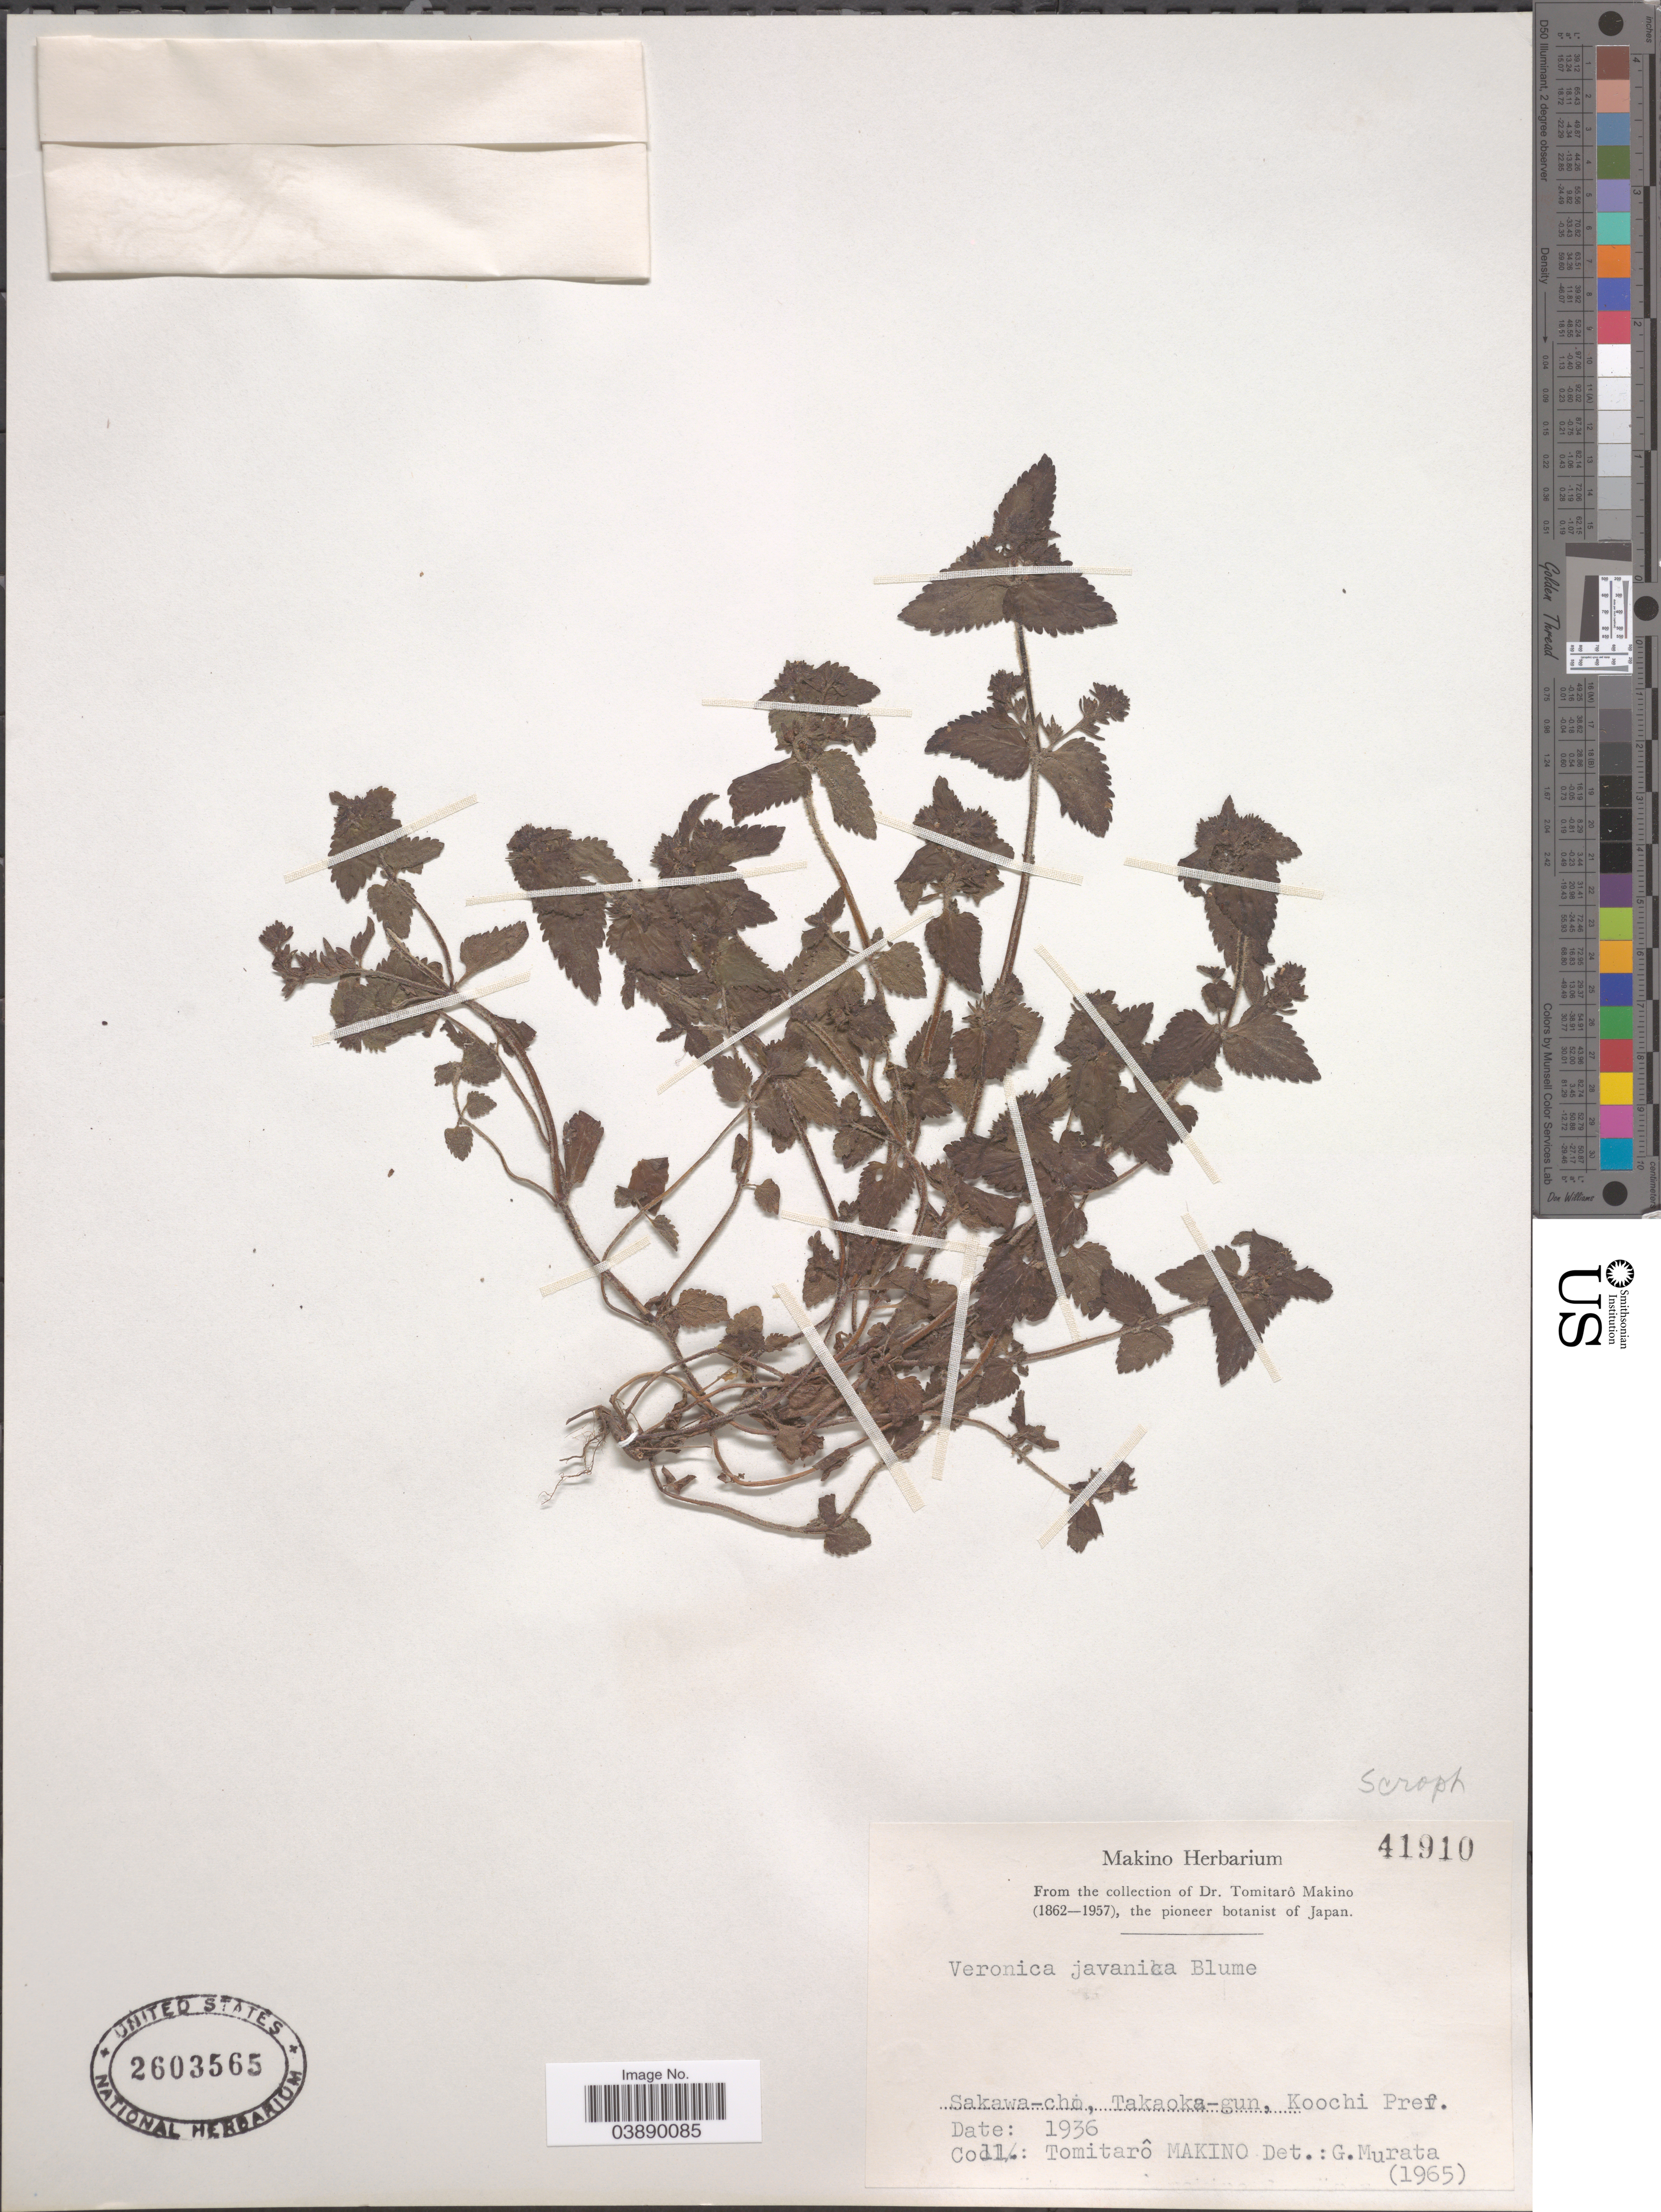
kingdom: Plantae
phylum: Tracheophyta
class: Magnoliopsida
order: Lamiales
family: Plantaginaceae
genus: Veronica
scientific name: Veronica javanica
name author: Blume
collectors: T. Makino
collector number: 41910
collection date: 1936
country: Japan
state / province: Koti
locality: Sakawa-cho, Takaoka-gun, Koochi Pref.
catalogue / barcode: US 2603565